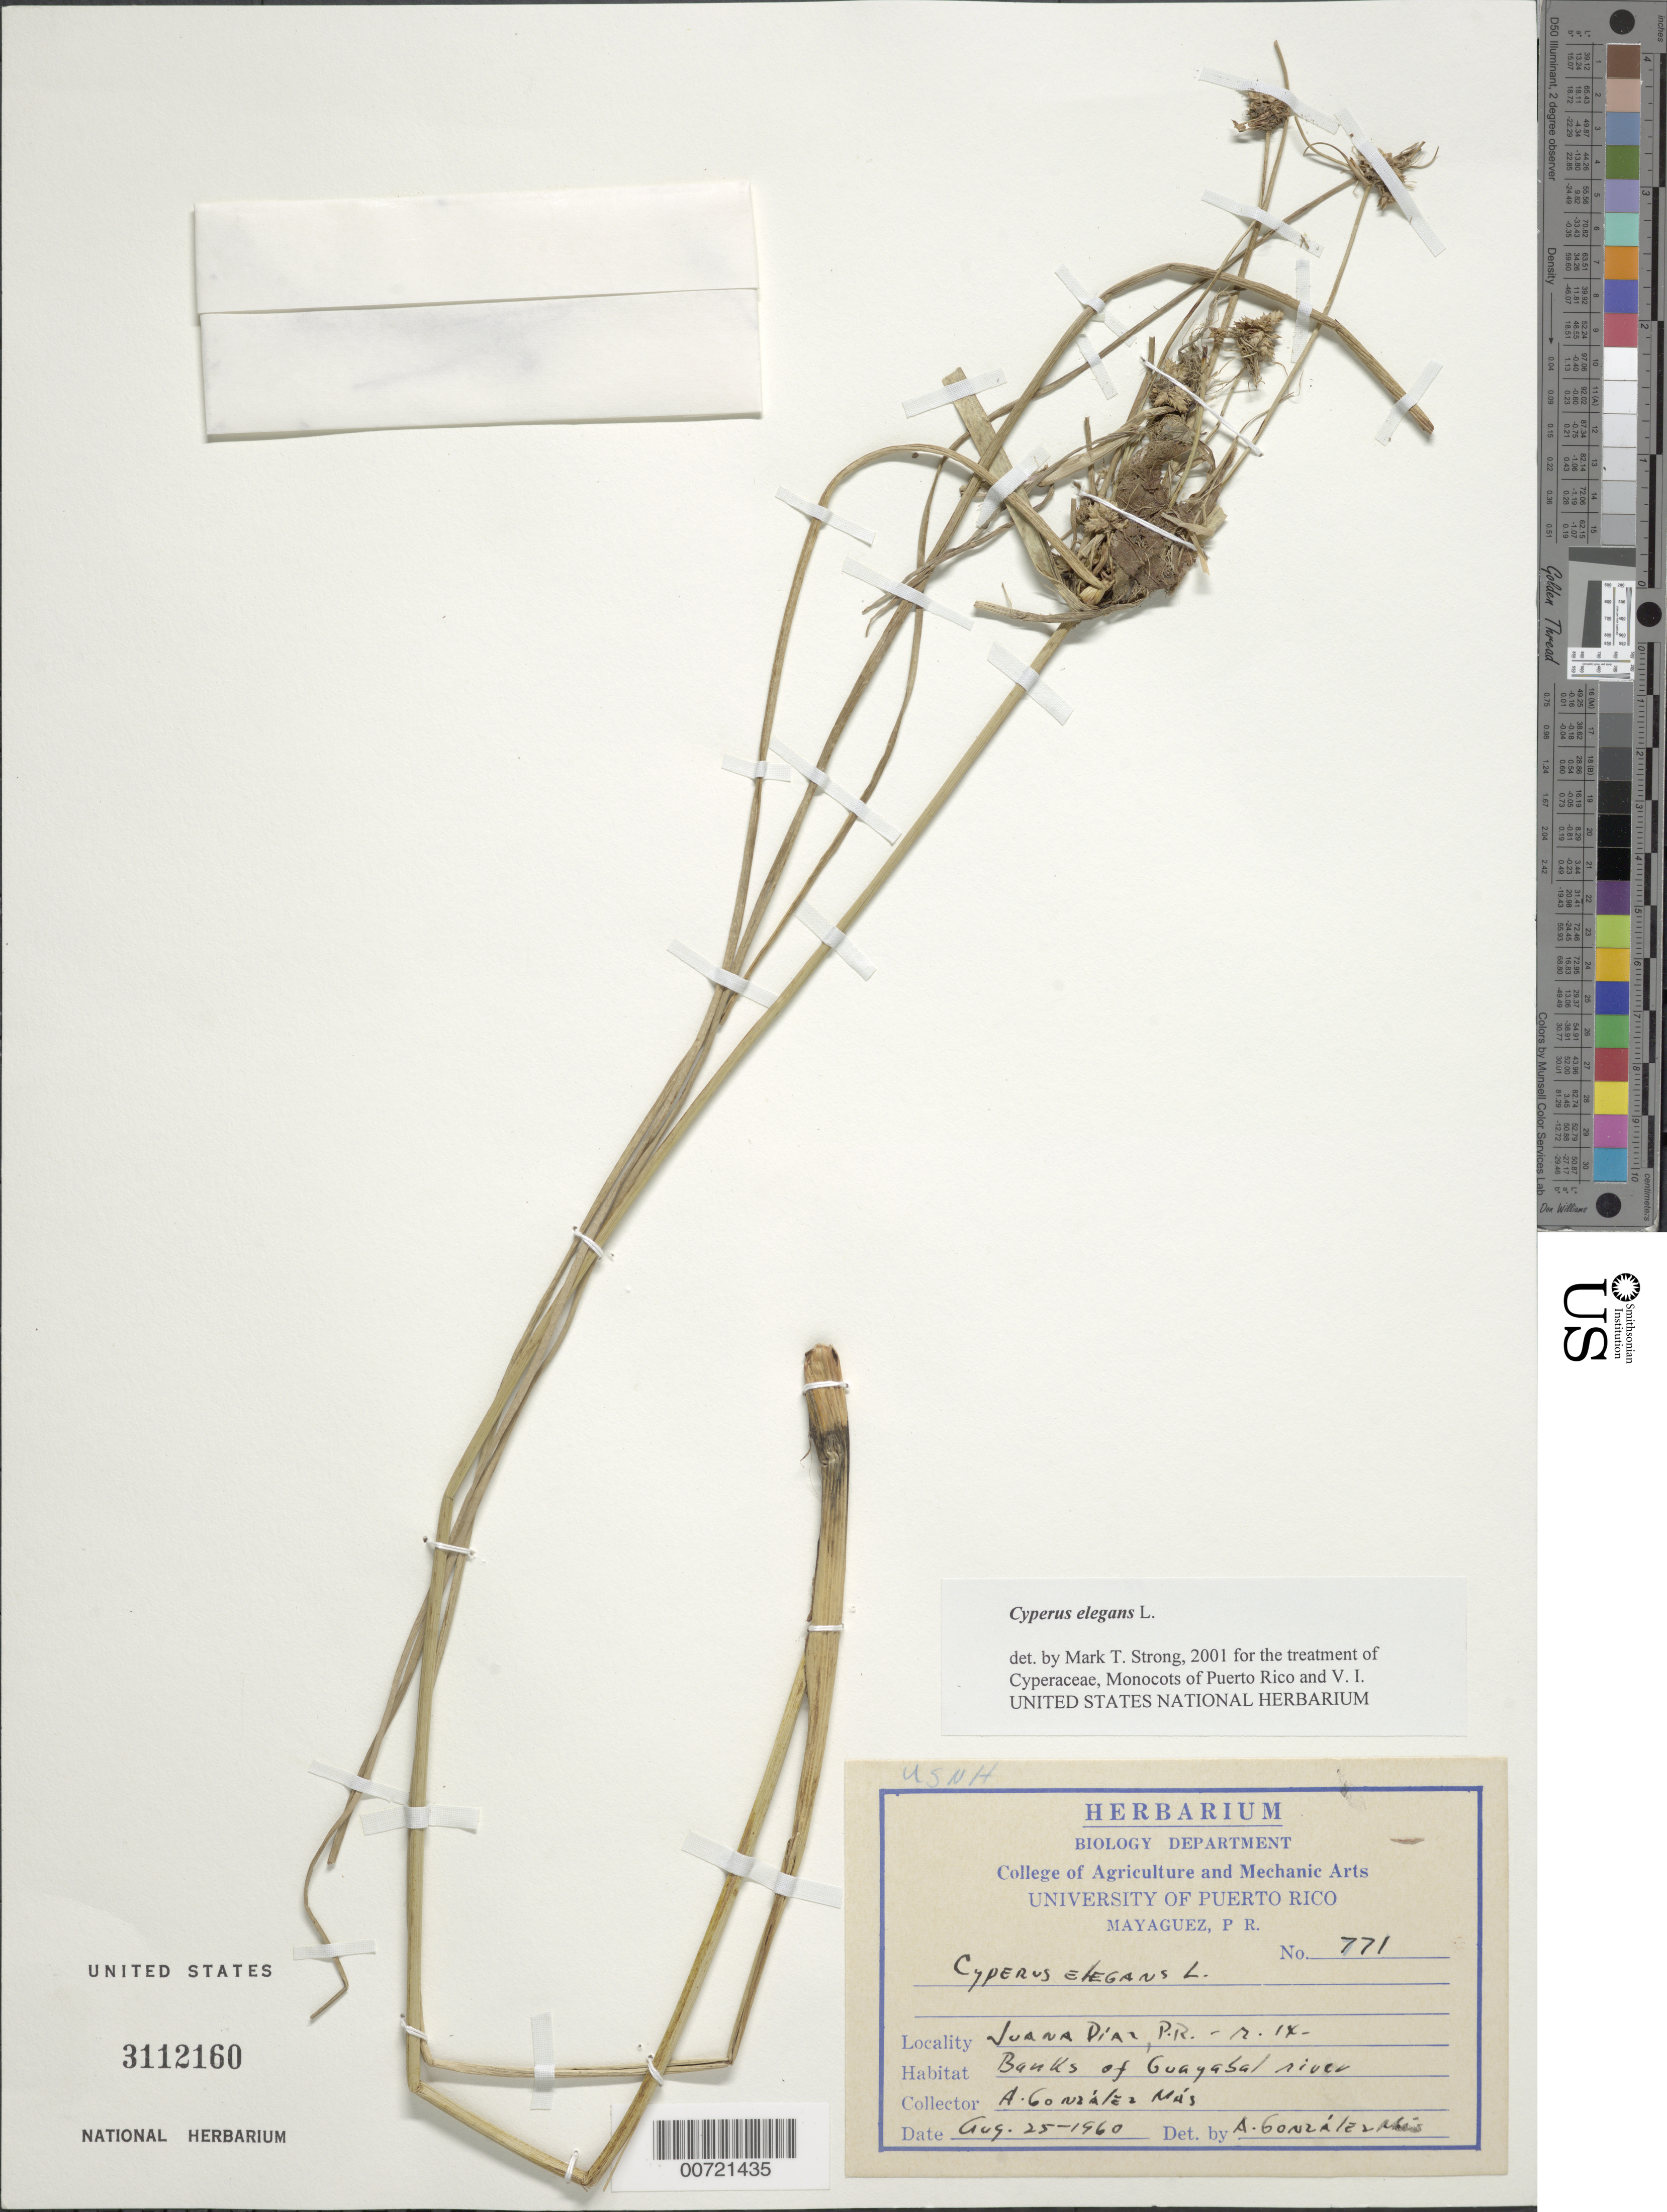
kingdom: Plantae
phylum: Tracheophyta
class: Liliopsida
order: Poales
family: Cyperaceae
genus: Cyperus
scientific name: Cyperus elegans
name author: L.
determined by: Strong, M. T., (US), Smithsonian Institution - National Museum of Natural History (UNITED STATES)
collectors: A. González Más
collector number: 771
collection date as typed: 25 Aug 1960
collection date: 1960-08-25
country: Puerto Rico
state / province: Juana Díaz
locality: Juana Díaz: Rt. 14.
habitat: Banks of Guayabal River.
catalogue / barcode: US 3112160